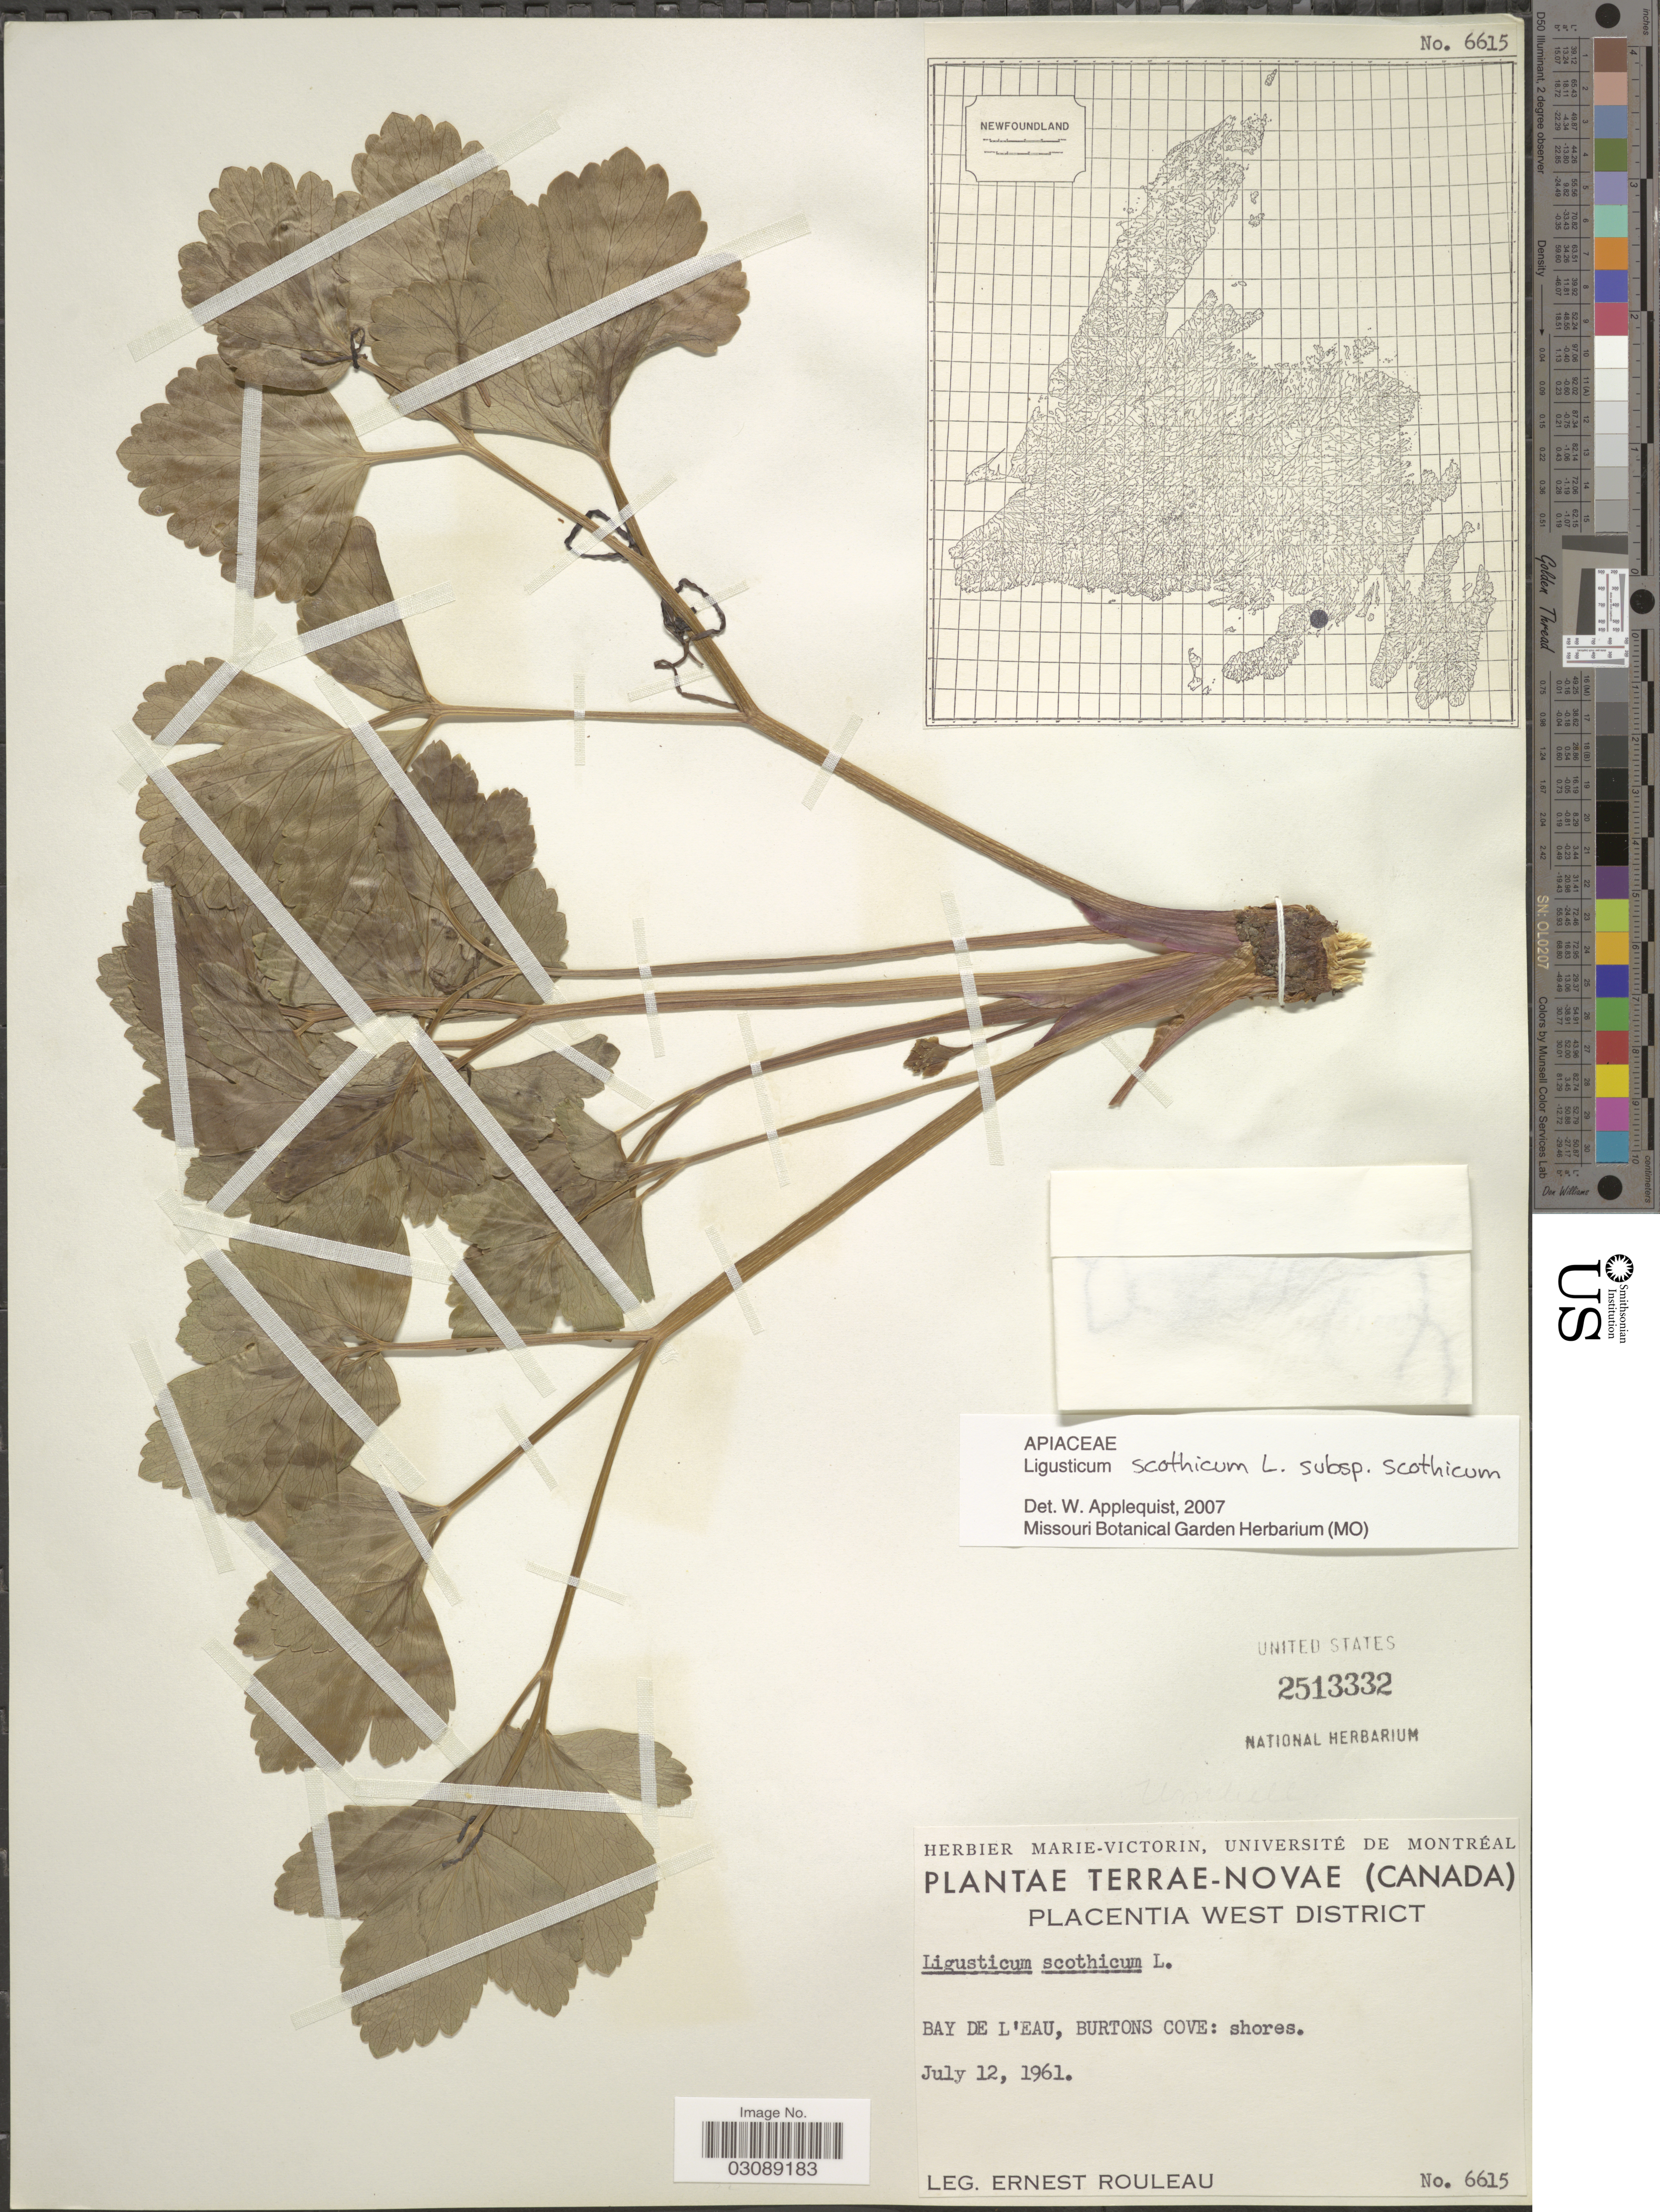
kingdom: Plantae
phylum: Tracheophyta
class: Magnoliopsida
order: Apiales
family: Apiaceae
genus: Ligusticum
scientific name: Ligusticum scoticum subsp. scoticum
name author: L.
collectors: E. Rouleau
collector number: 6615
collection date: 1961-07-12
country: Canada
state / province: Newfoundland and Labrador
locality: Terrae-Novae, Placentia West District, Bay de L'Eau, Burtons Cove: shores.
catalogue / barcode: US 2513332